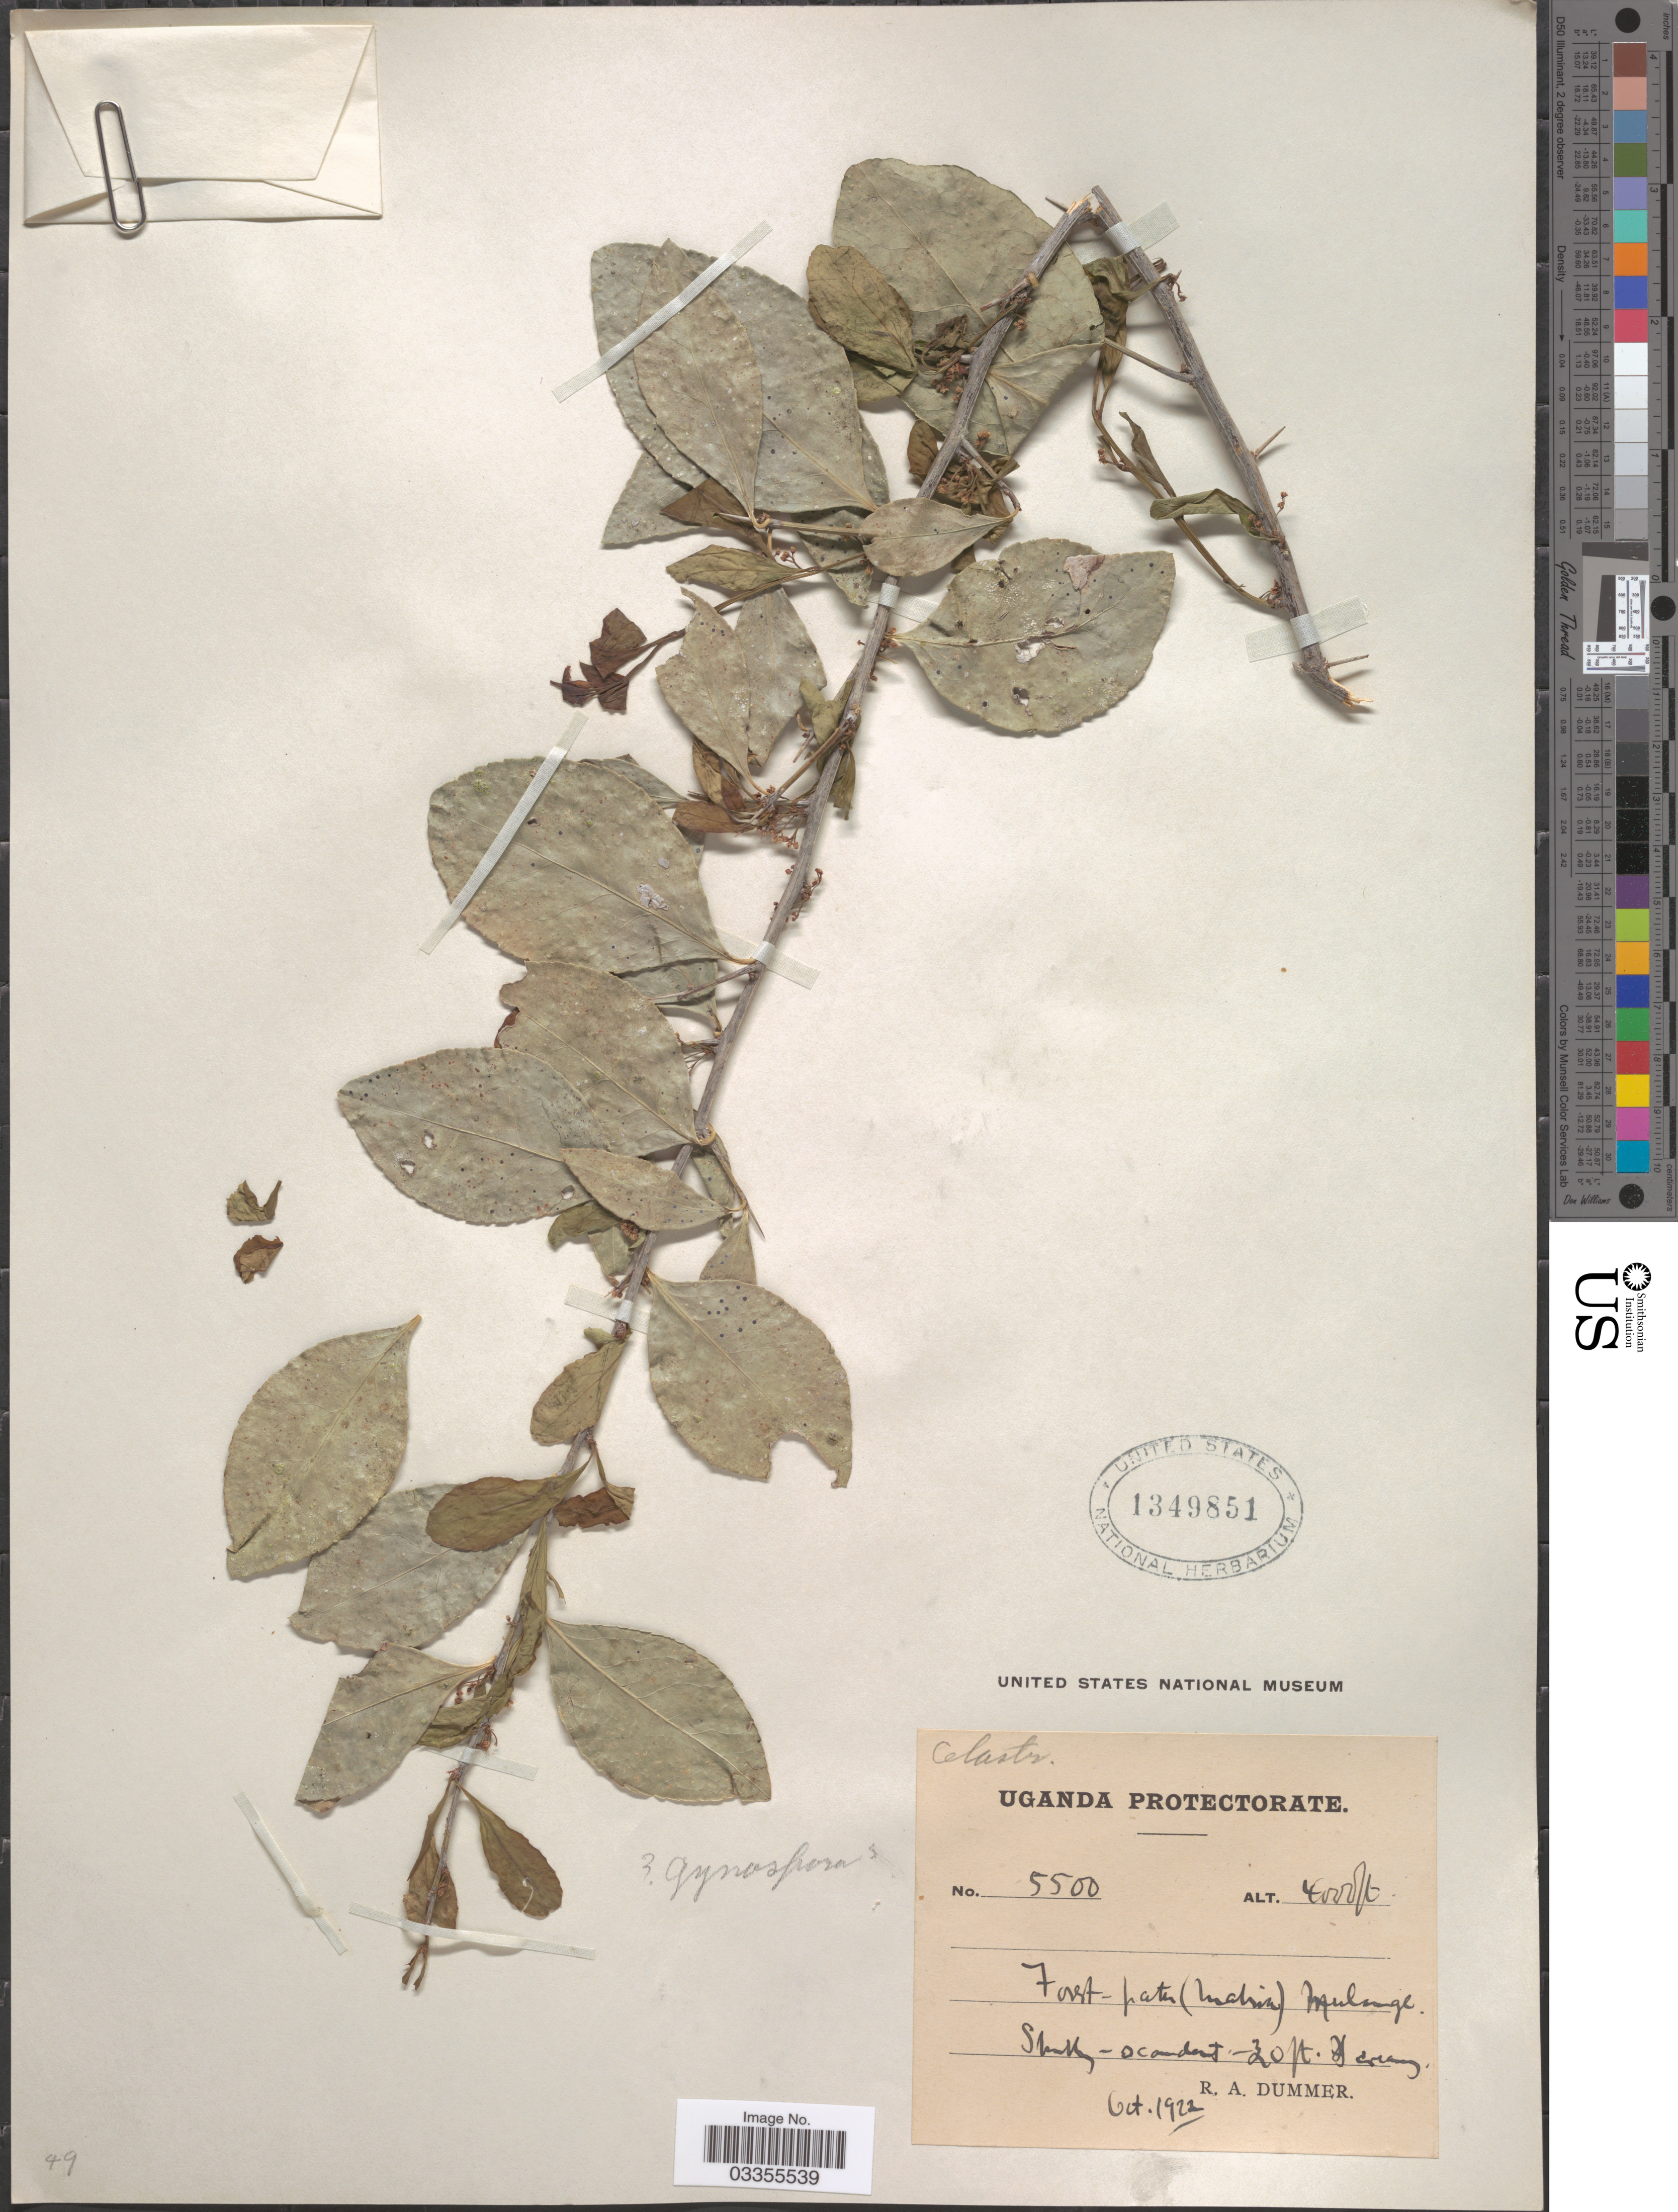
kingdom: Plantae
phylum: Tracheophyta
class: Magnoliopsida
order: Celastrales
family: Celastraceae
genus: Gymnosporia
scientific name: Gymnosporia sp.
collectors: R. Dümmer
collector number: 5500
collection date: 1922-10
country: Uganda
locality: Uganda Protectorate. Foret-patch (Mabira). Mulange.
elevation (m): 1219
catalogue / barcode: US 1349851